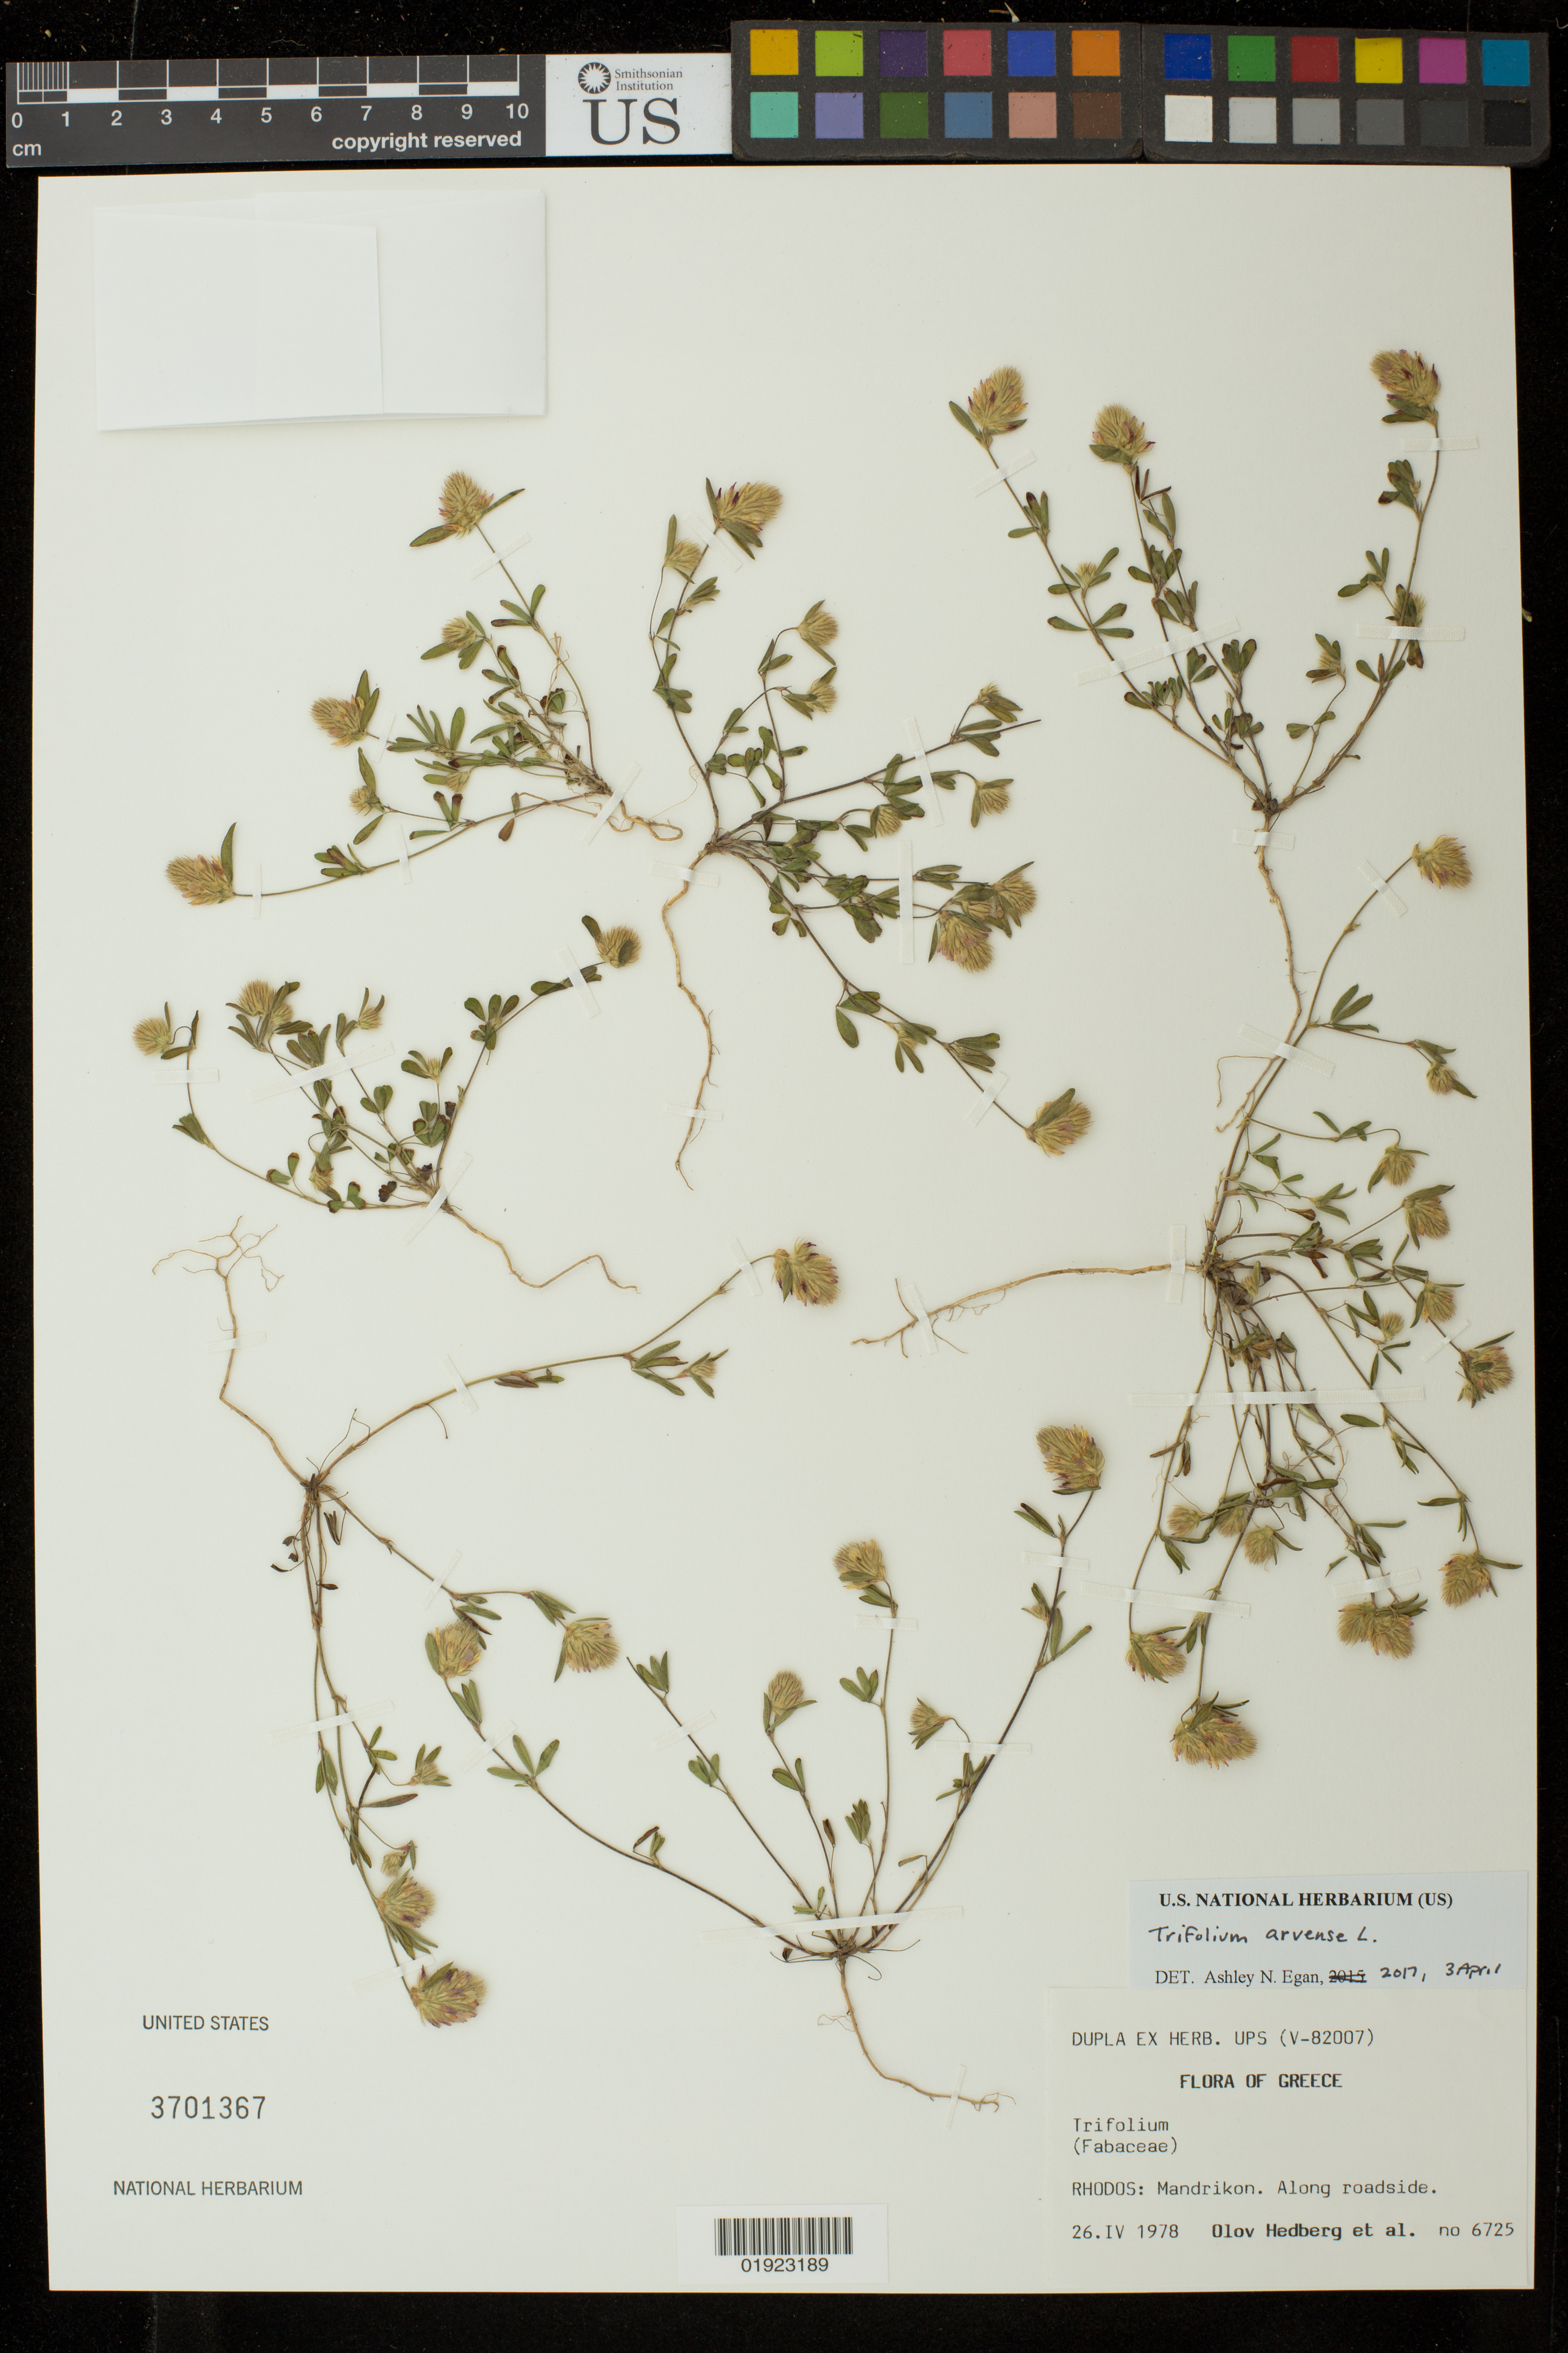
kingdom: Plantae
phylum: Tracheophyta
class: Magnoliopsida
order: Fabales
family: Fabaceae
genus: Trifolium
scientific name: Trifolium arvense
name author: L.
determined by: Egan, Ashley N., (US), Smithsonian Institution - National Museum of Natural History (UNITED STATES)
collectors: O. Hedberg et al.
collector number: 6725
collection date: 1978-04-26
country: Greece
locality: Rhodos. Mandrikon. Along roadside.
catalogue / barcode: US 3701367